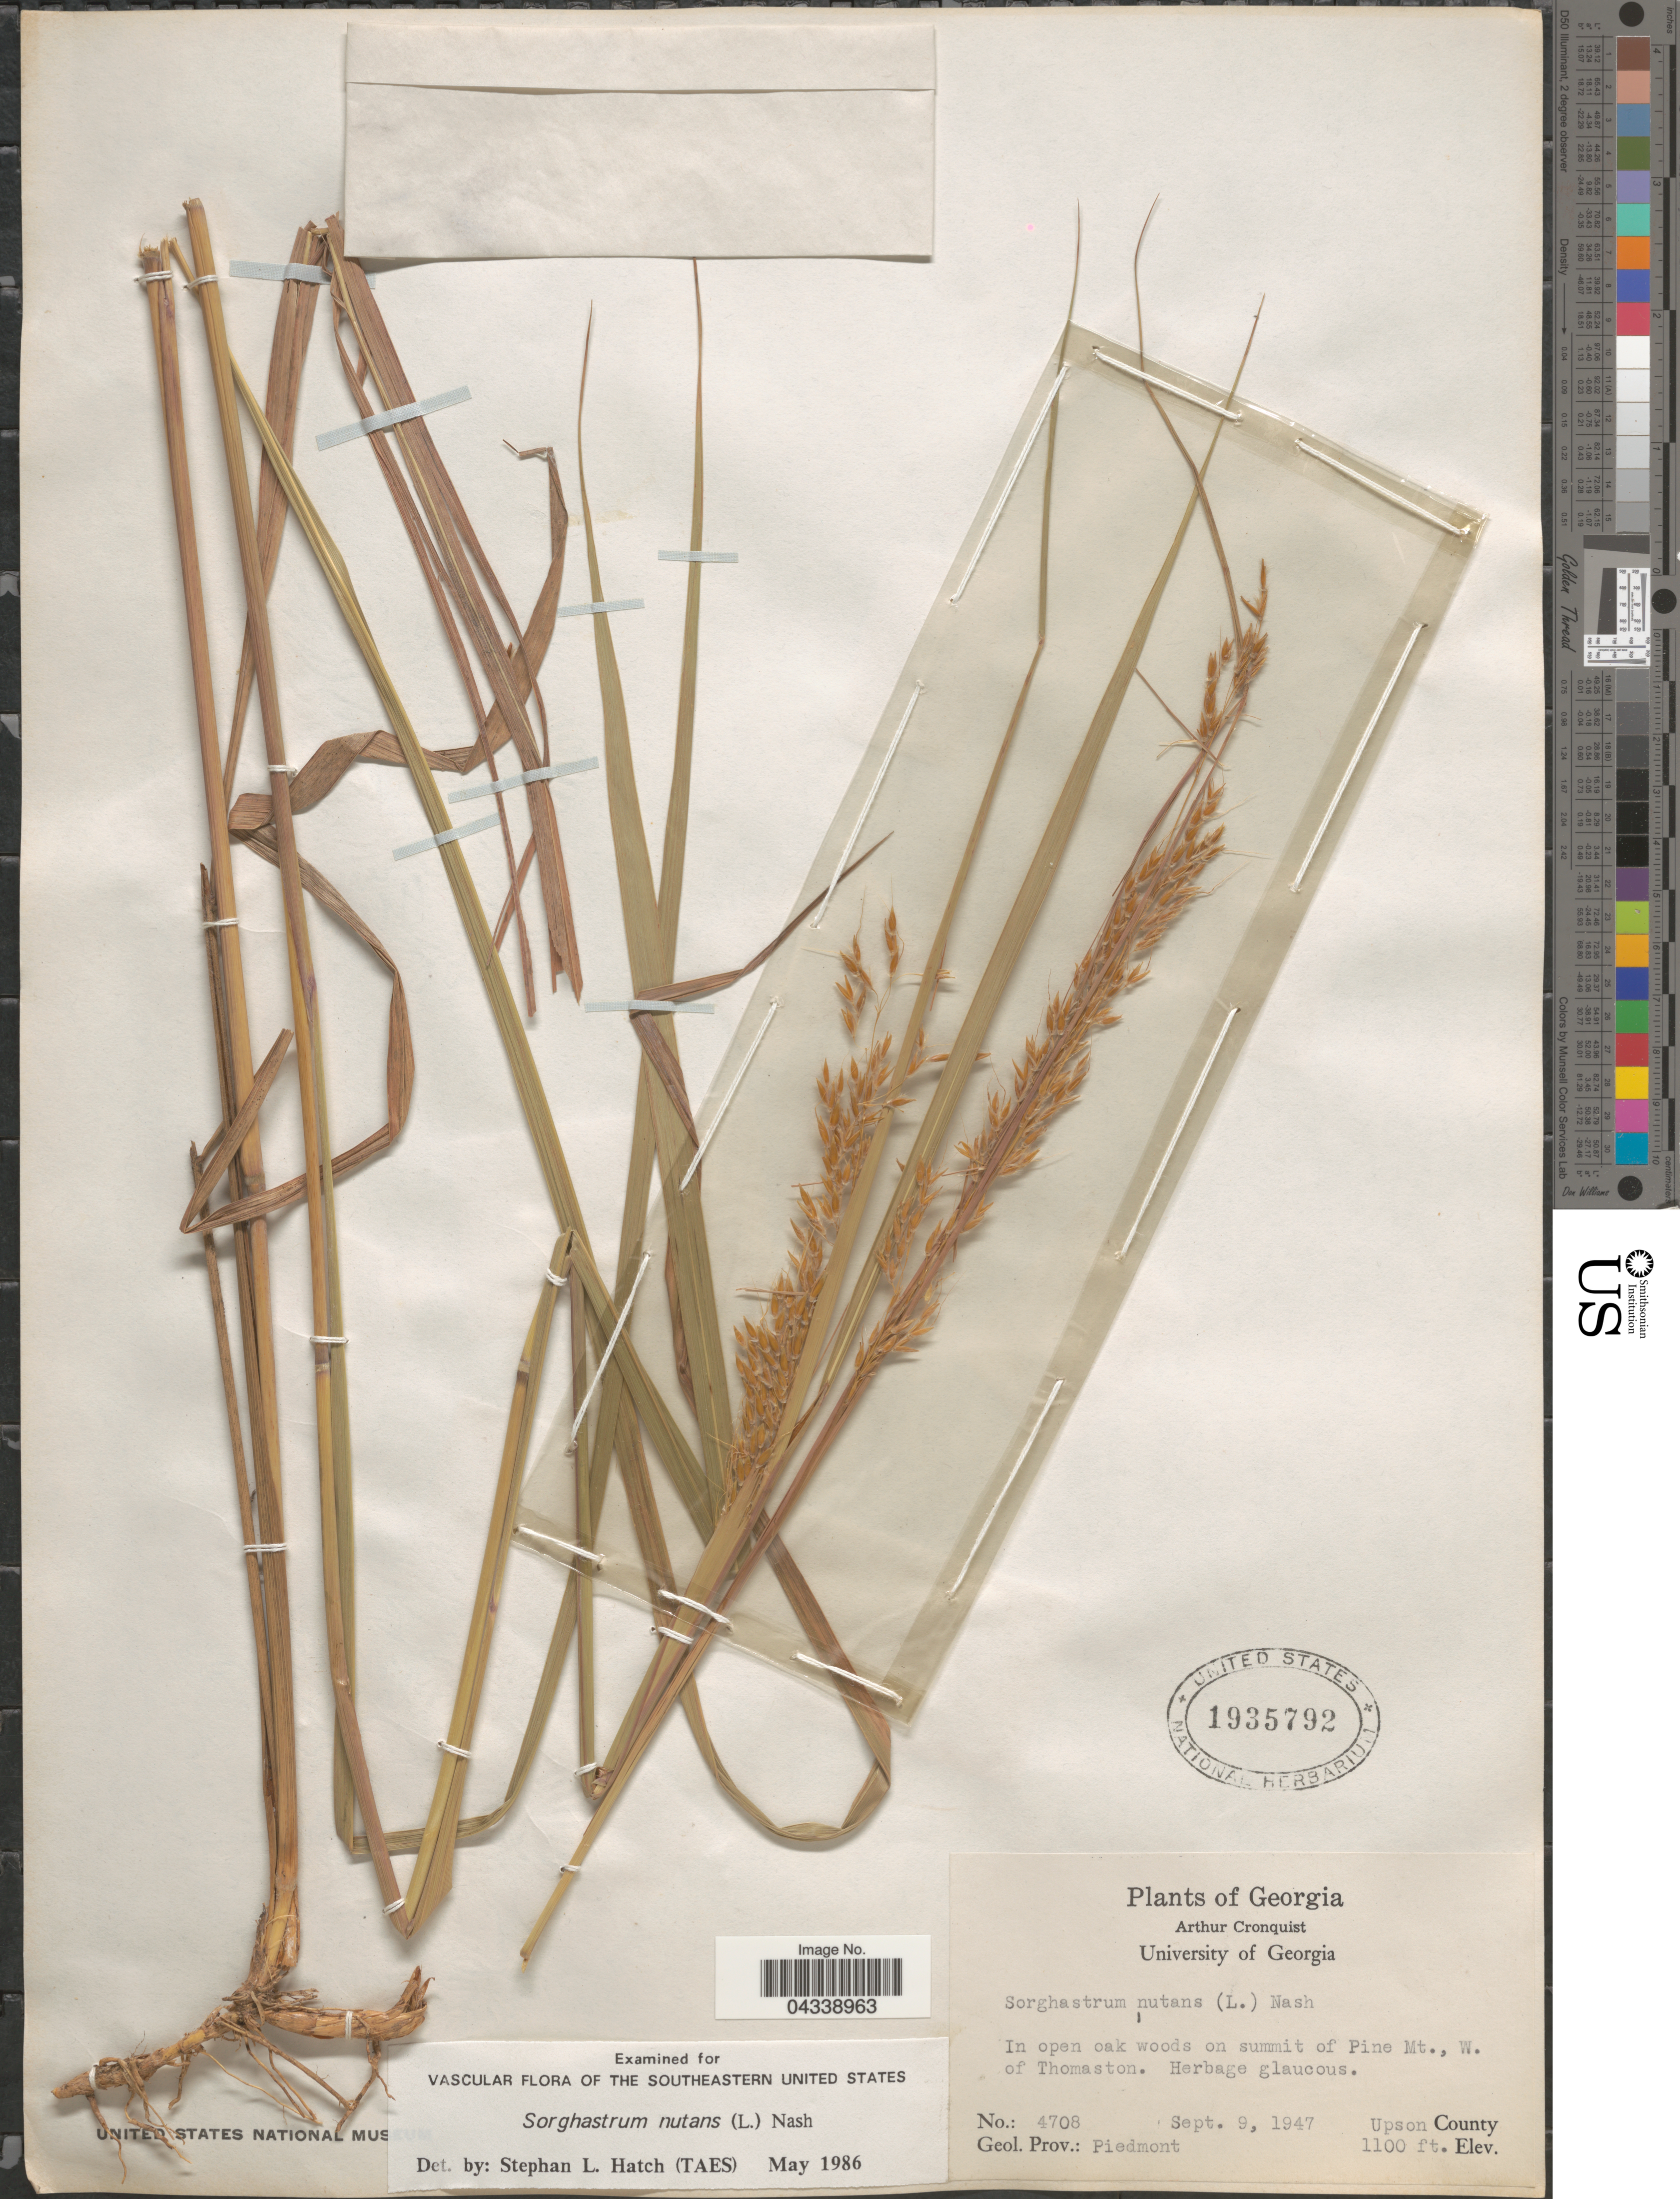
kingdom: Plantae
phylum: Tracheophyta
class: Liliopsida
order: Poales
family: Poaceae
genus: Sorghastrum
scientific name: Sorghastrum nutans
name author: (L.) Nash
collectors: A. J. Cronquist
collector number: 4708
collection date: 1947-09-09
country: United States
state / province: Georgia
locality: On summit of Pine Mt., W. of Thomaston. Upson County. Geol. Prov.: Piedmont.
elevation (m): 335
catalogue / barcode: US 1935792